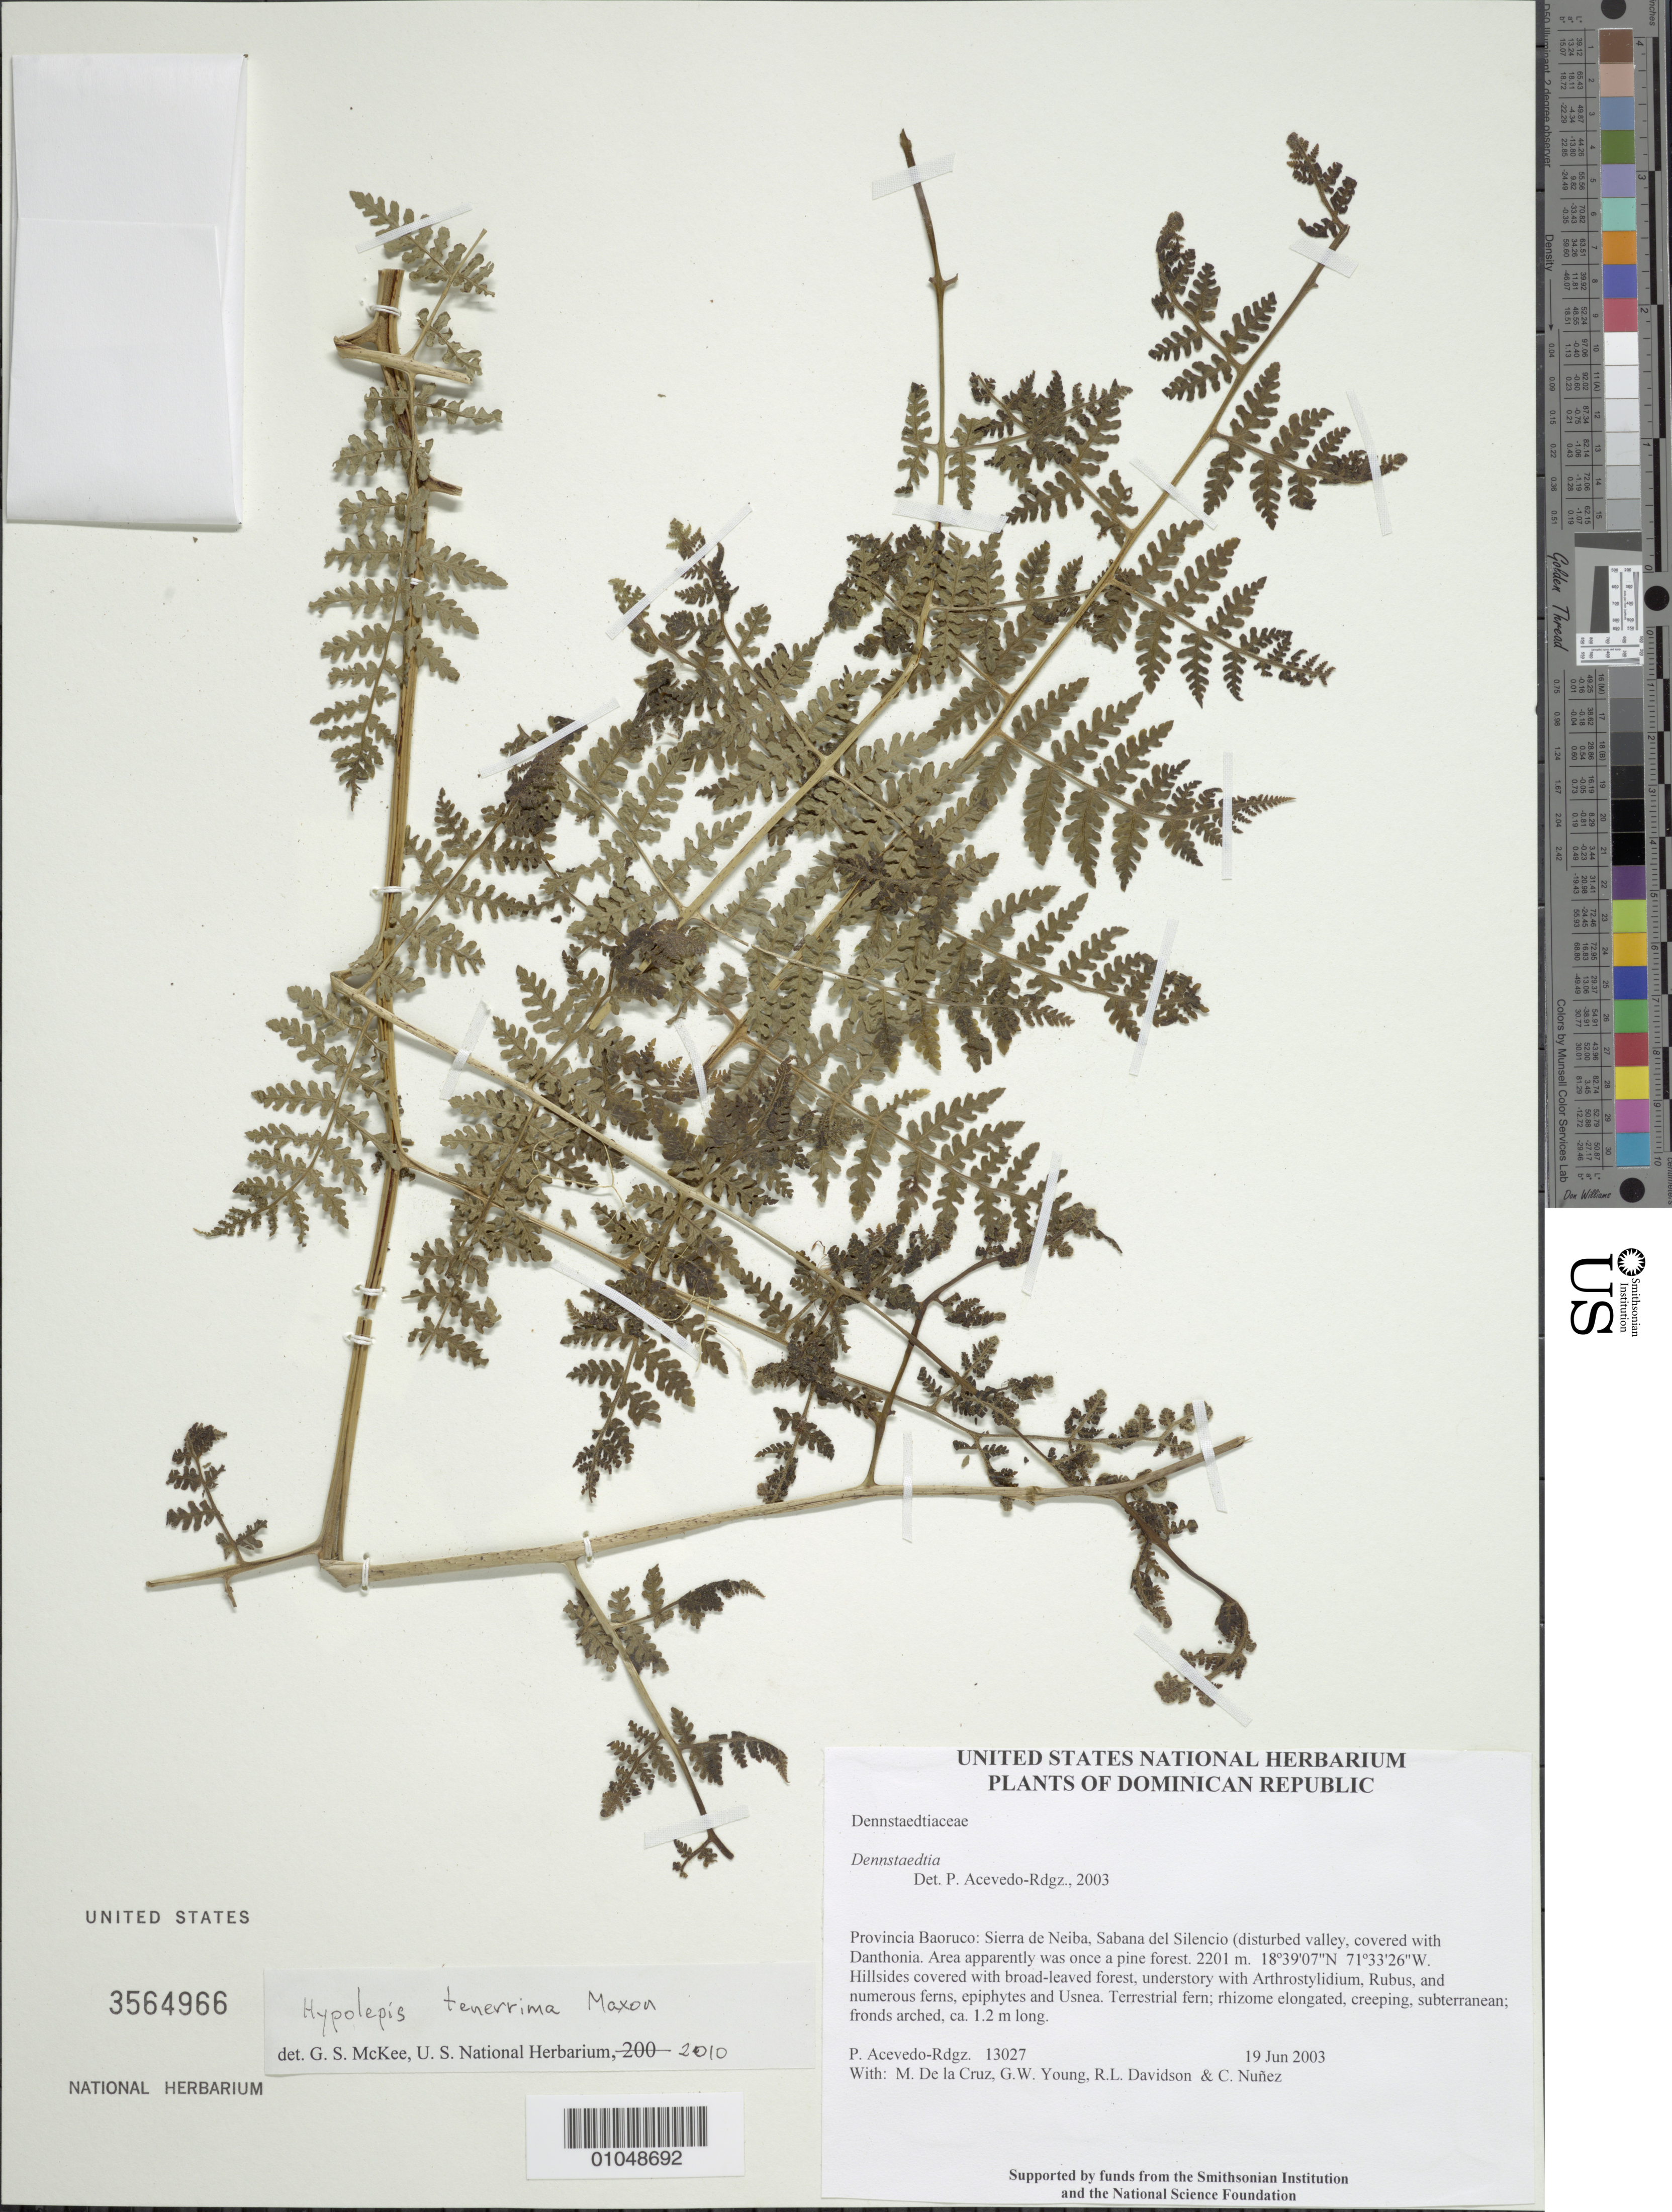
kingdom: Plantae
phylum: Tracheophyta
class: Polypodiopsida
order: Polypodiales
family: Dennstaedtiaceae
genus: Hypolepis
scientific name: Hypolepis tenerrima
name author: Maxon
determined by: McKee, G. S., (US), NMNH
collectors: P. Acevedo-Rodr., M. de la Cruz, J. Rawlins, G. Young, R. Davidson & C. Nunez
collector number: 13027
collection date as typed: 19 Jun 2003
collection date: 2003-06-19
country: Dominican Republic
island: Hispaniola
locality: Provincia Baoruco: Sierra de Neiba, Sabana del Silencio (disturbed valley, covered with Danthonia. Area apparently was once a pine forest.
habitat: Hillsides covered with broad-leaved forest, understory with Arthrostylidium, Rubus, and numerous ferns, epiphytes and Usnea.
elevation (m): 2201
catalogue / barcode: US 3564966